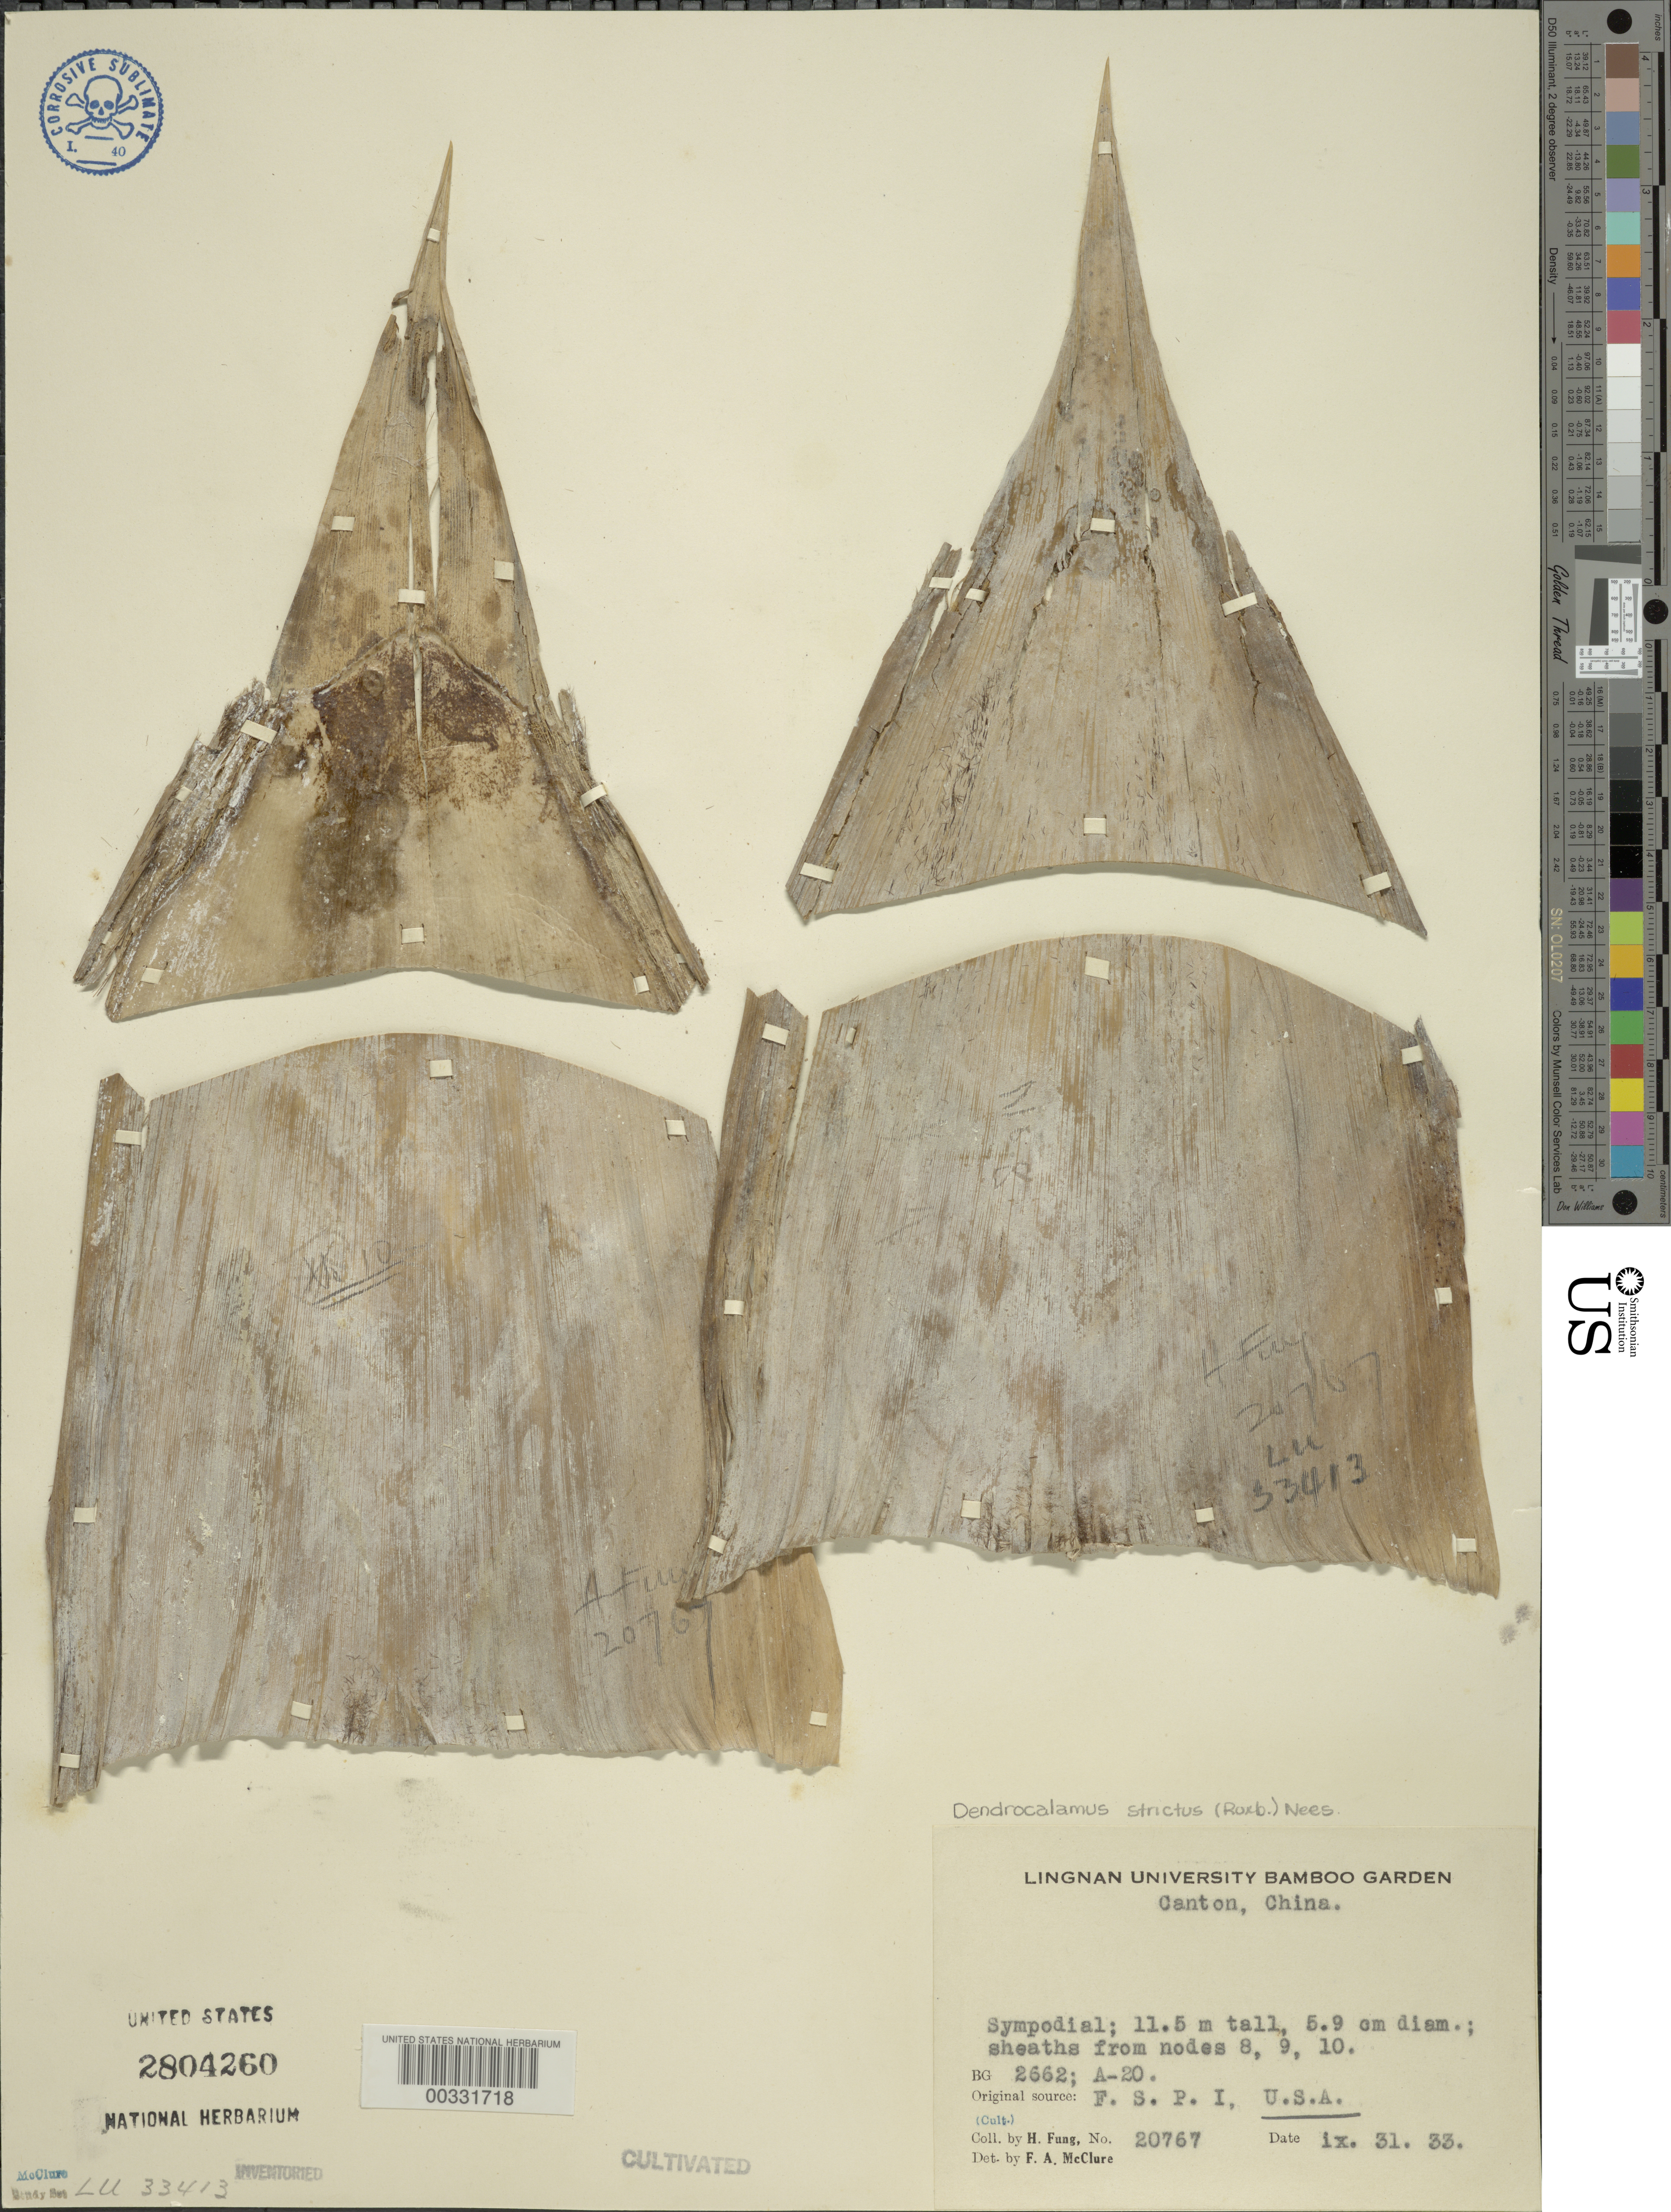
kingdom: Plantae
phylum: Tracheophyta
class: Liliopsida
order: Poales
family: Poaceae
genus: Dendrocalamus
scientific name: Dendrocalamus strictus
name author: (Roxb.) Nees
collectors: H. L. Fung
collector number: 20767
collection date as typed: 30 Sep 1933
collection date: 1933-09-30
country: China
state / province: Guangdong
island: Honam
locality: Lingnan univ. bg, canton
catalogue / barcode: US 2804260